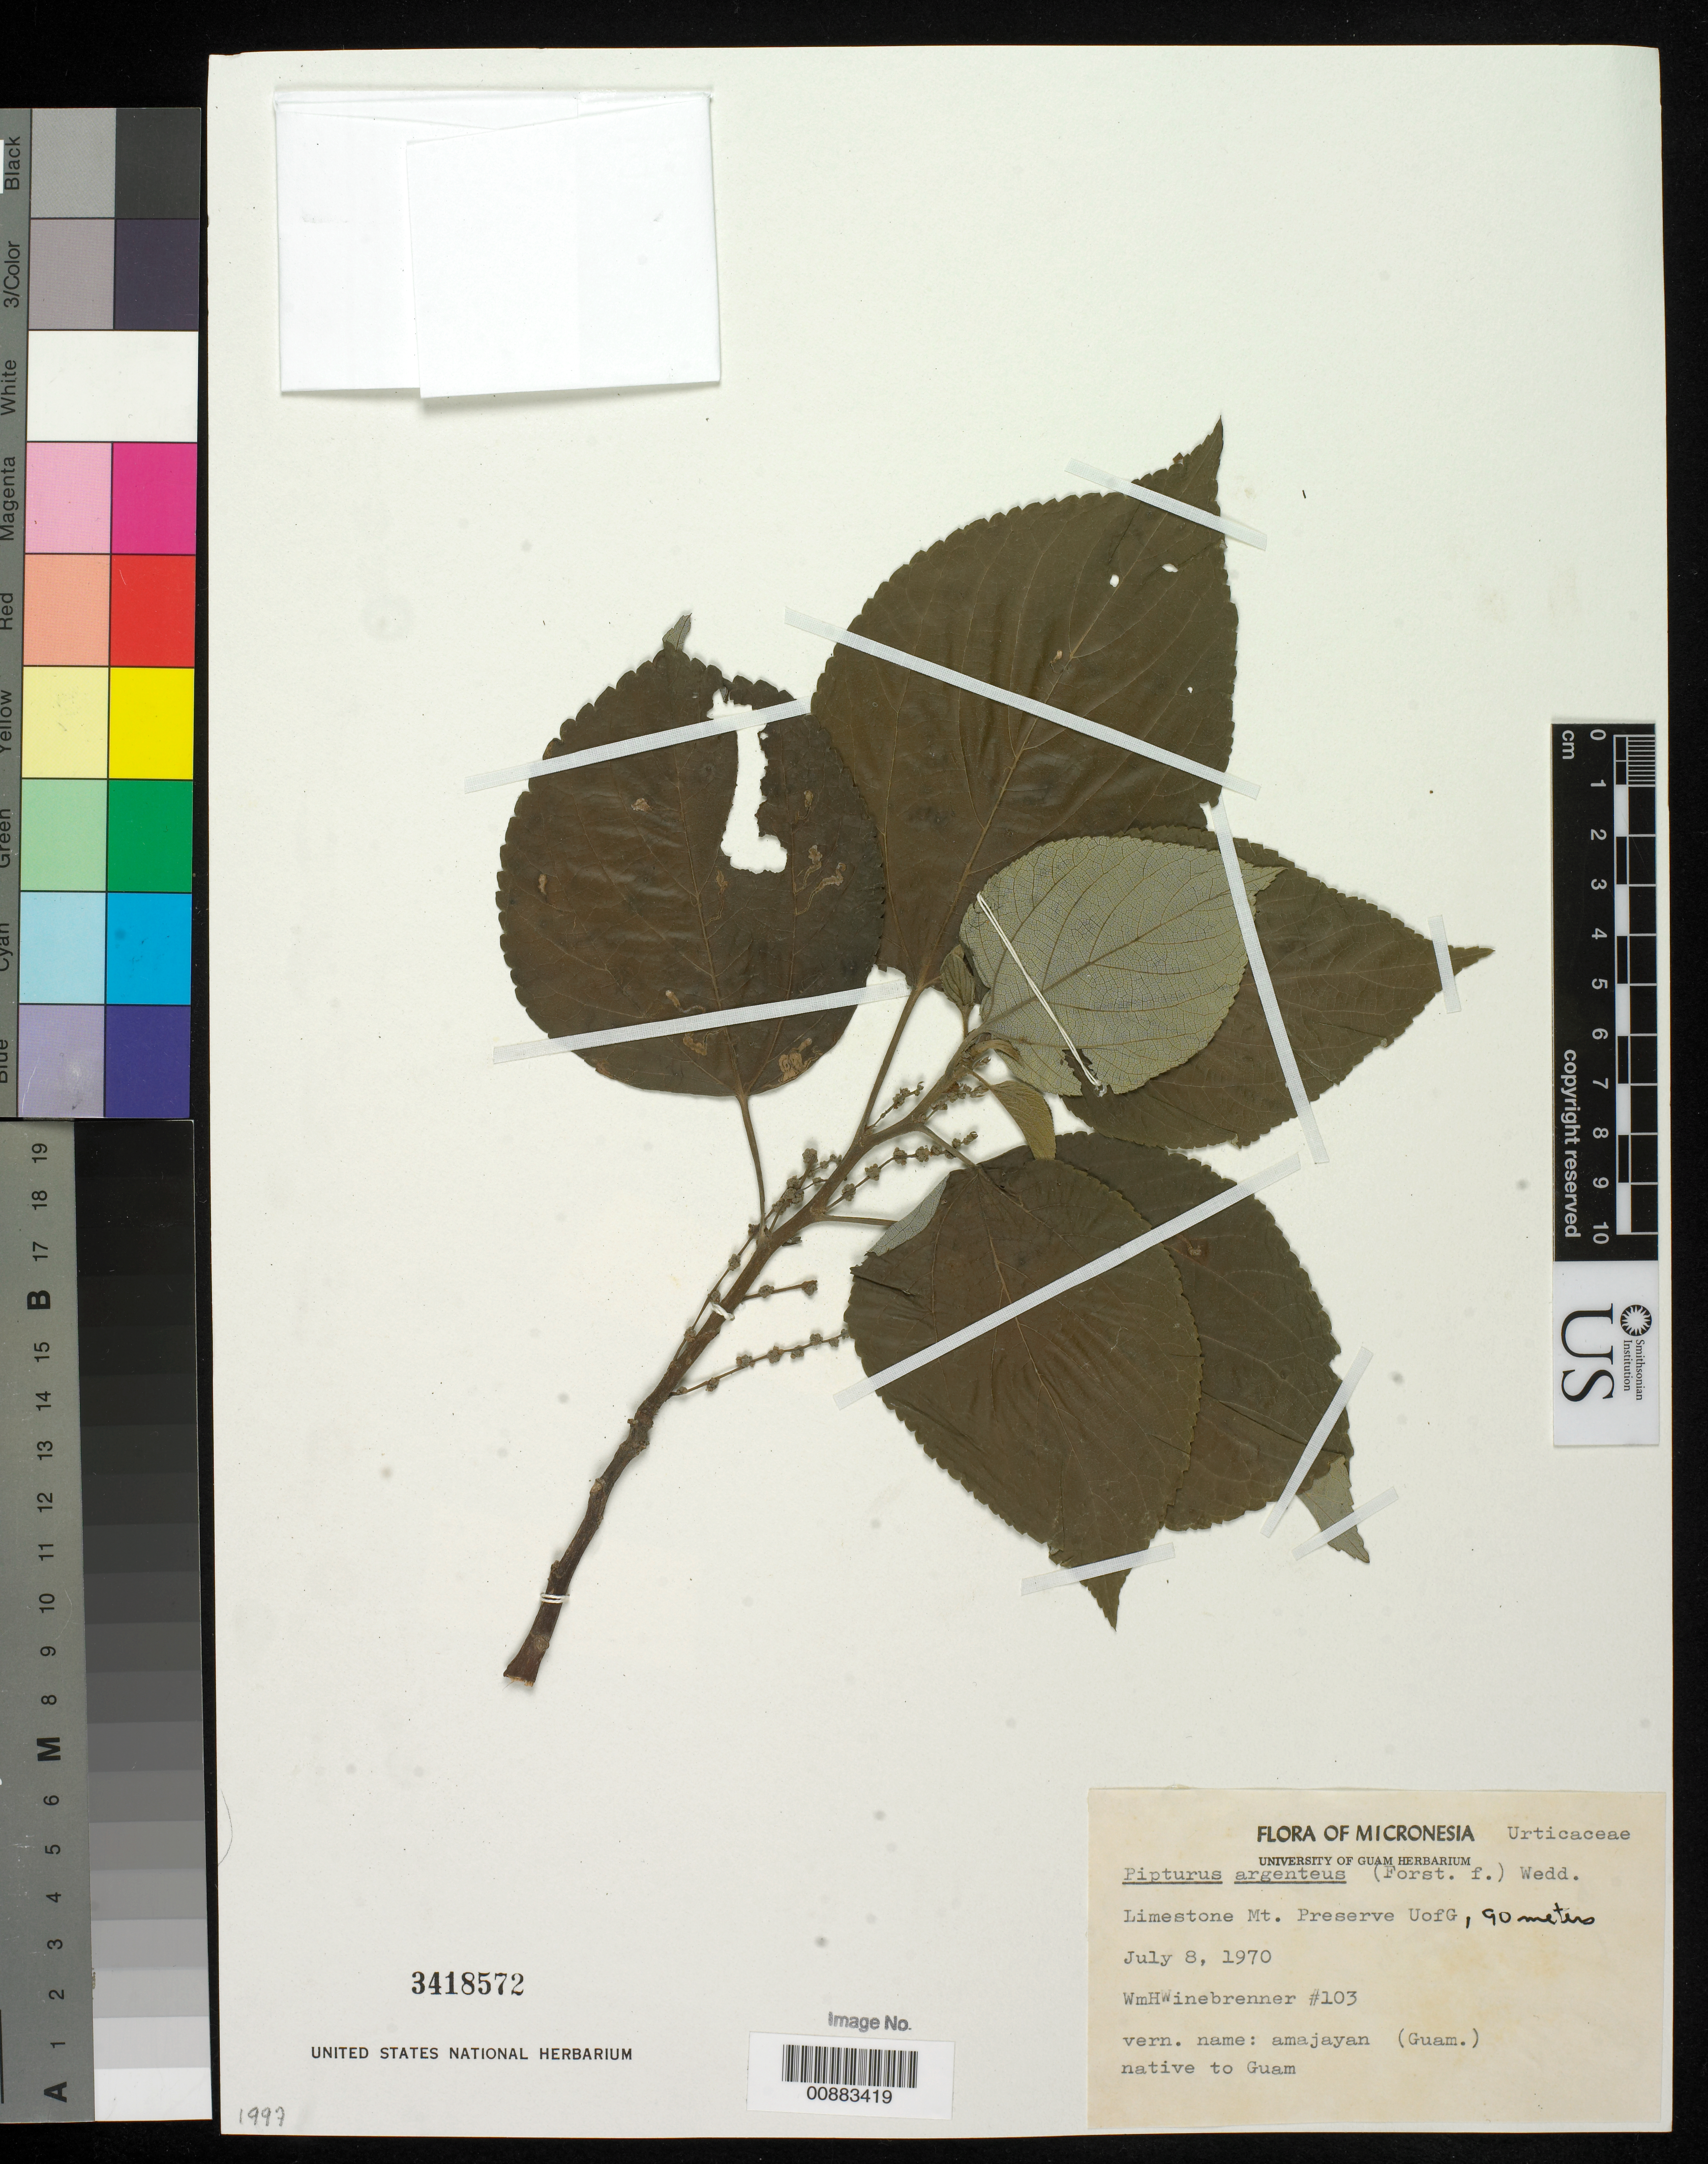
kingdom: Plantae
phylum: Tracheophyta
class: Magnoliopsida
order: Rosales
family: Urticaceae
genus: Pipturus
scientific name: Pipturus argenteus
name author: (G. Forst.) Wedd.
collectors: H.W. Winebrenner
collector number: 103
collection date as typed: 08 Jul 1970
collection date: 1970-07-08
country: Guam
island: Guam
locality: Limestone Mountain Preserve, U of G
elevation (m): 90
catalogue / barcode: US 3418572